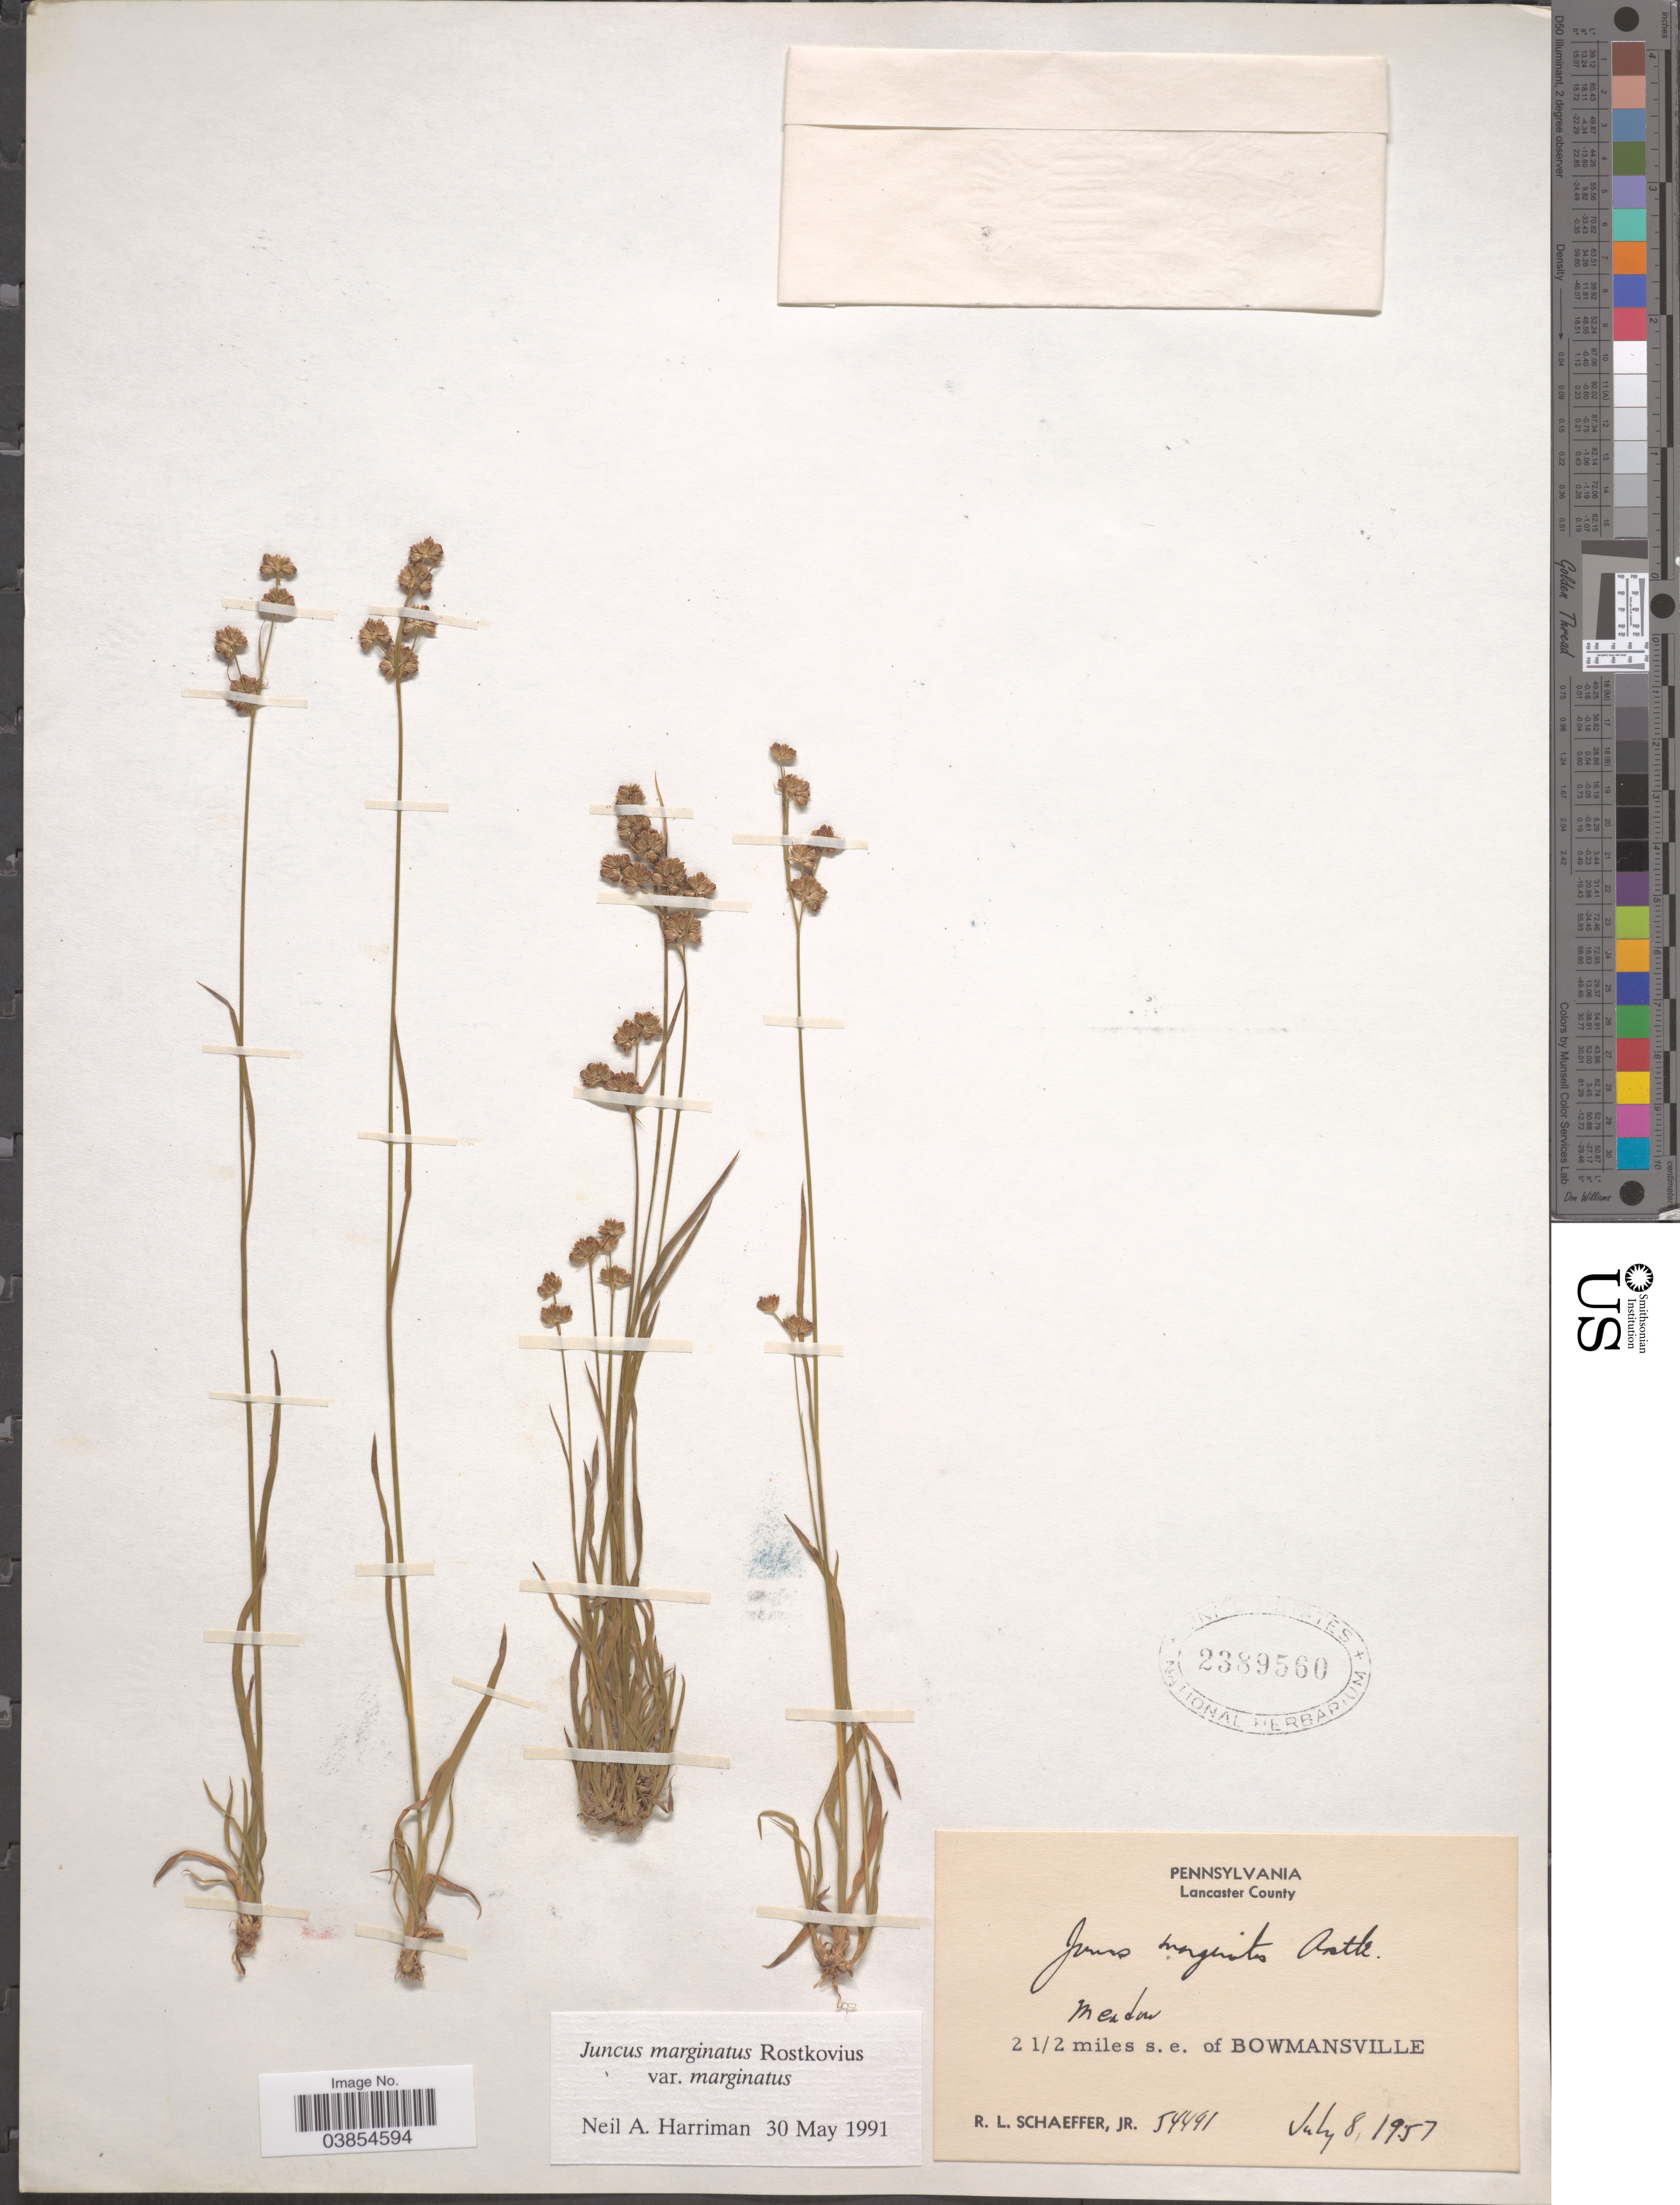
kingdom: Plantae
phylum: Tracheophyta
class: Liliopsida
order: Poales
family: Juncaceae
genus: Juncus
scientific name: Juncus marginatus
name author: Rostk.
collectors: R. L. Schaeffer Jr.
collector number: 54491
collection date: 1957-07-08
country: United States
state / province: Pennsylvania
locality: Lancaster County. 2½ miles s.e. of Bowmansville.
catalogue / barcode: US 2389560